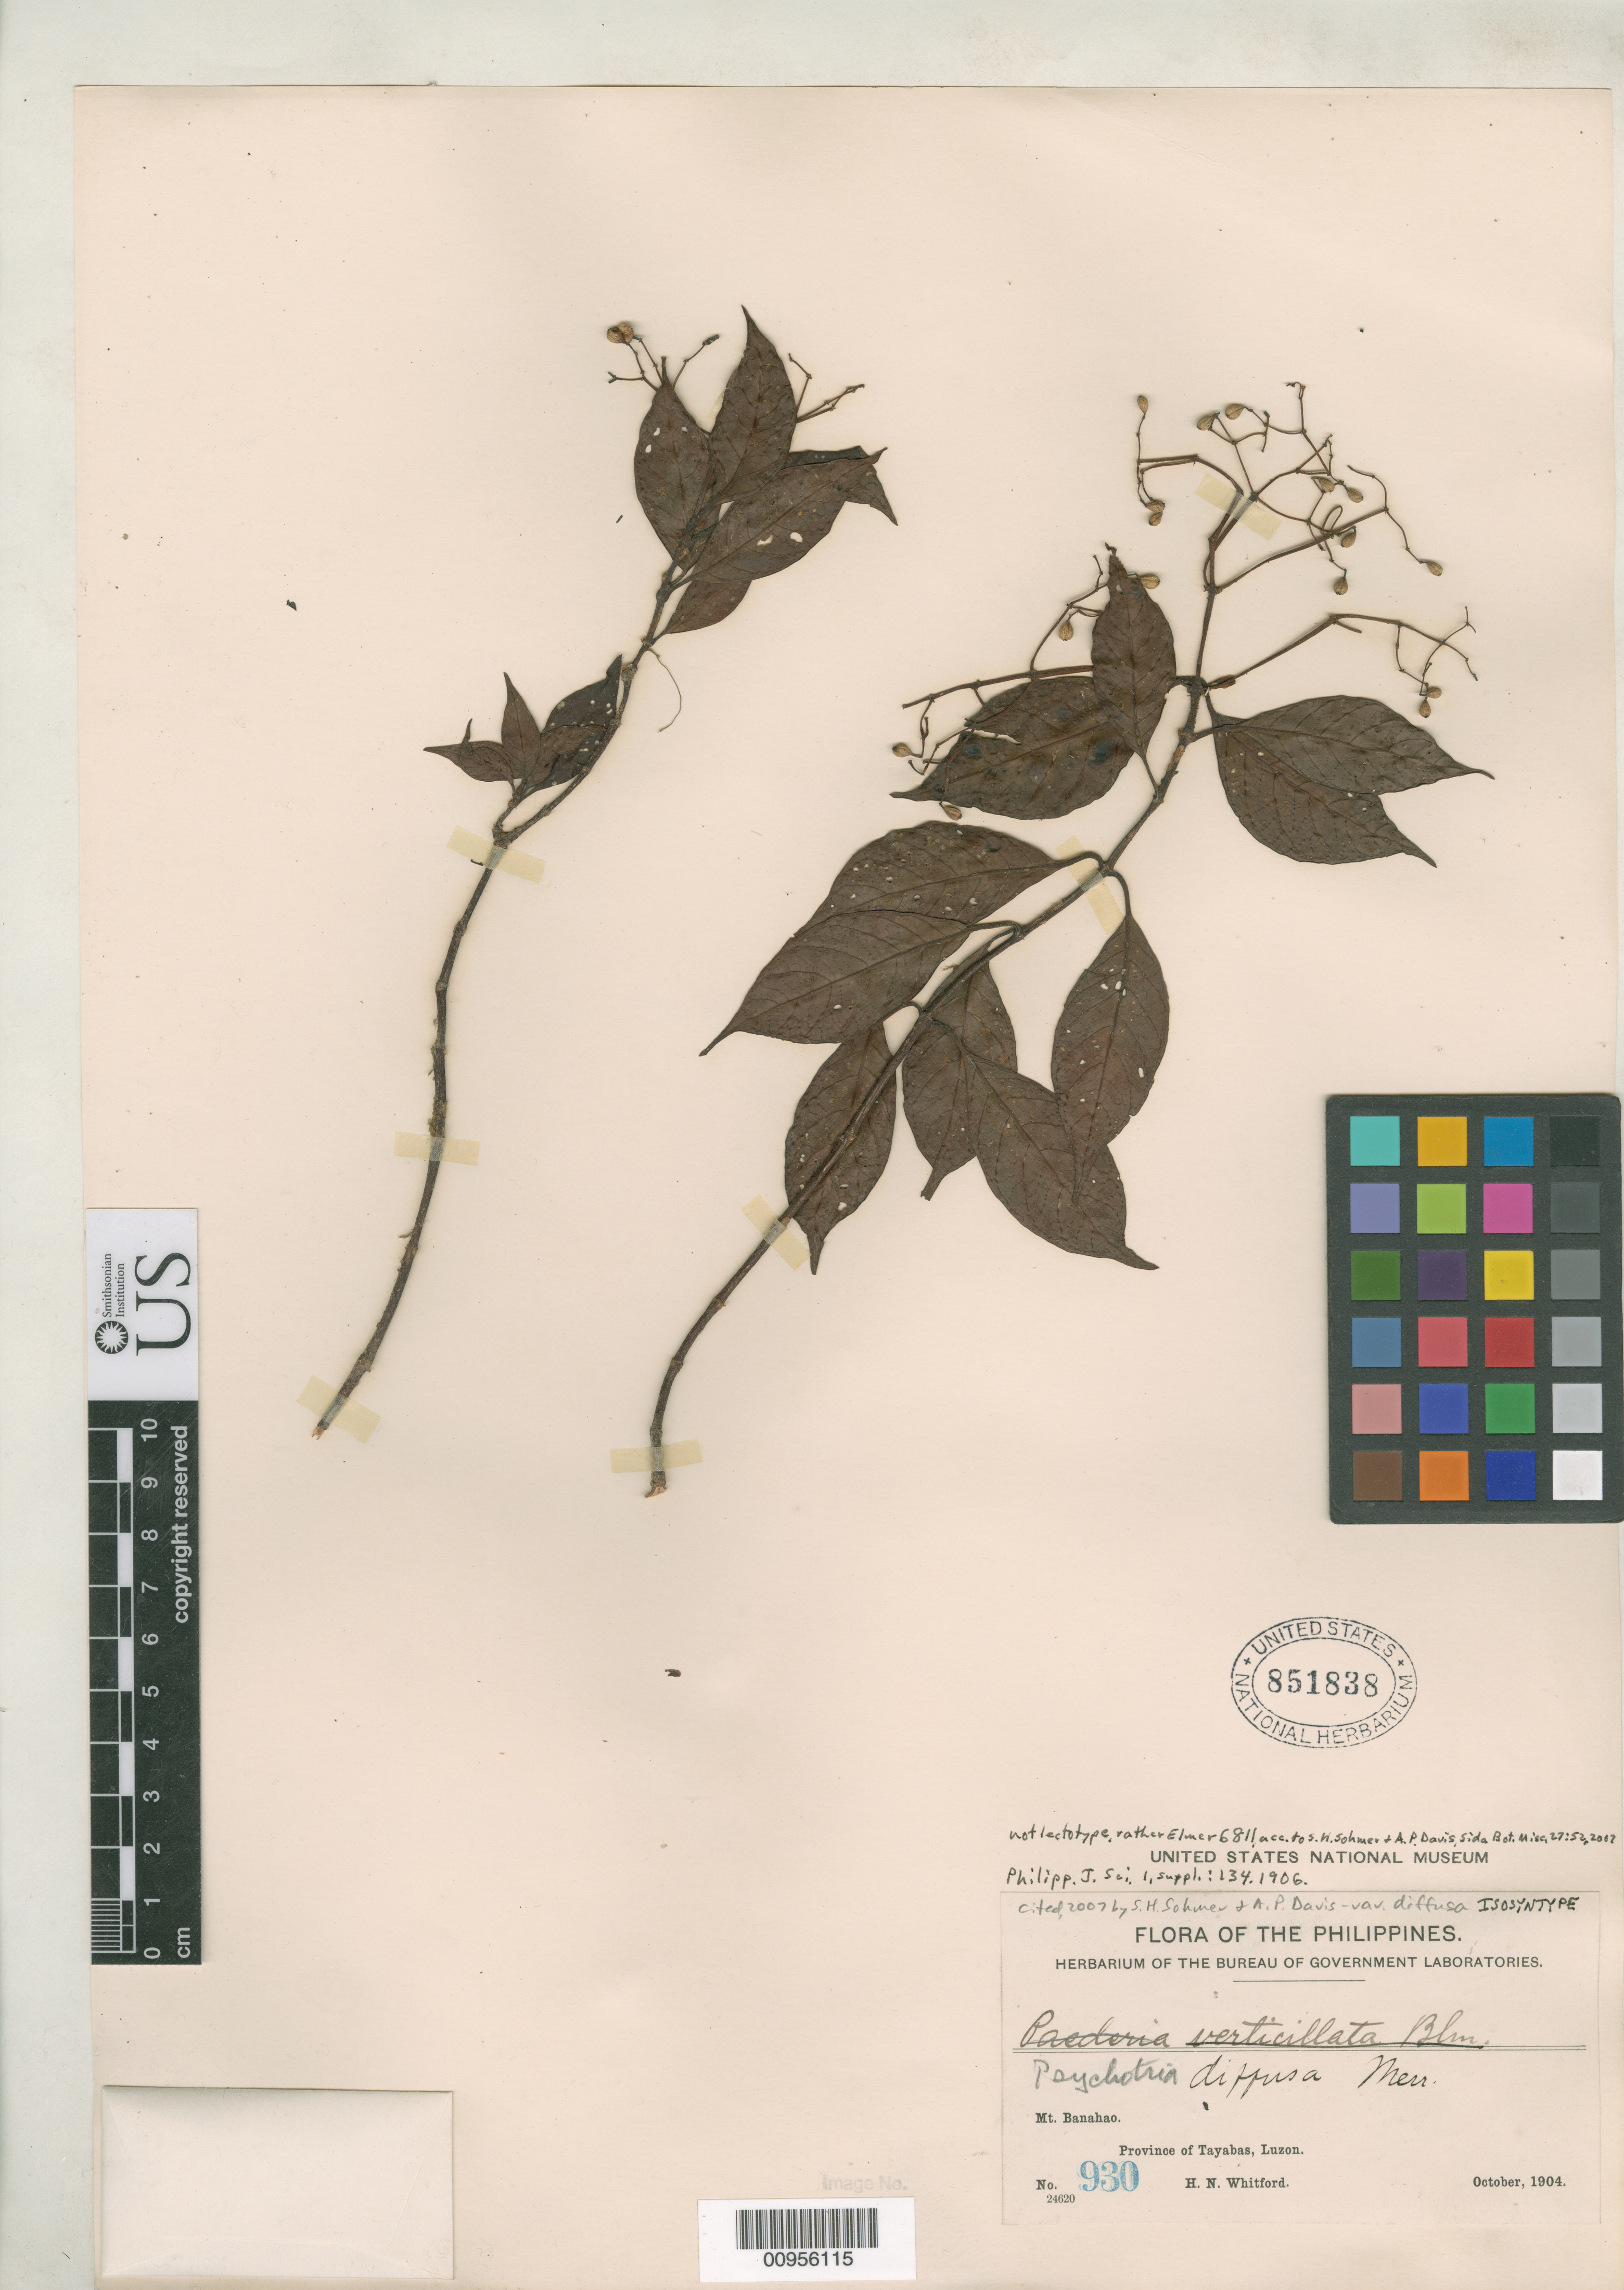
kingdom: Plantae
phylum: Tracheophyta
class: Magnoliopsida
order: Gentianales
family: Rubiaceae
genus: Psychotria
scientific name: Psychotria diffusa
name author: Merr.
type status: Isosyntype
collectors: H. N. Whitford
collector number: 930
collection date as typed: Oct 1904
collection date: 1904-10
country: Philippines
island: Luzon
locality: Mt. Banahao, Province of Tayabas, Luzon.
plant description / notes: Lectotype collection is Elmer 6811 as designated by Sohmer & Davis, Sida Bot. Misc. 27: 52 (2007).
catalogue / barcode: US 851838